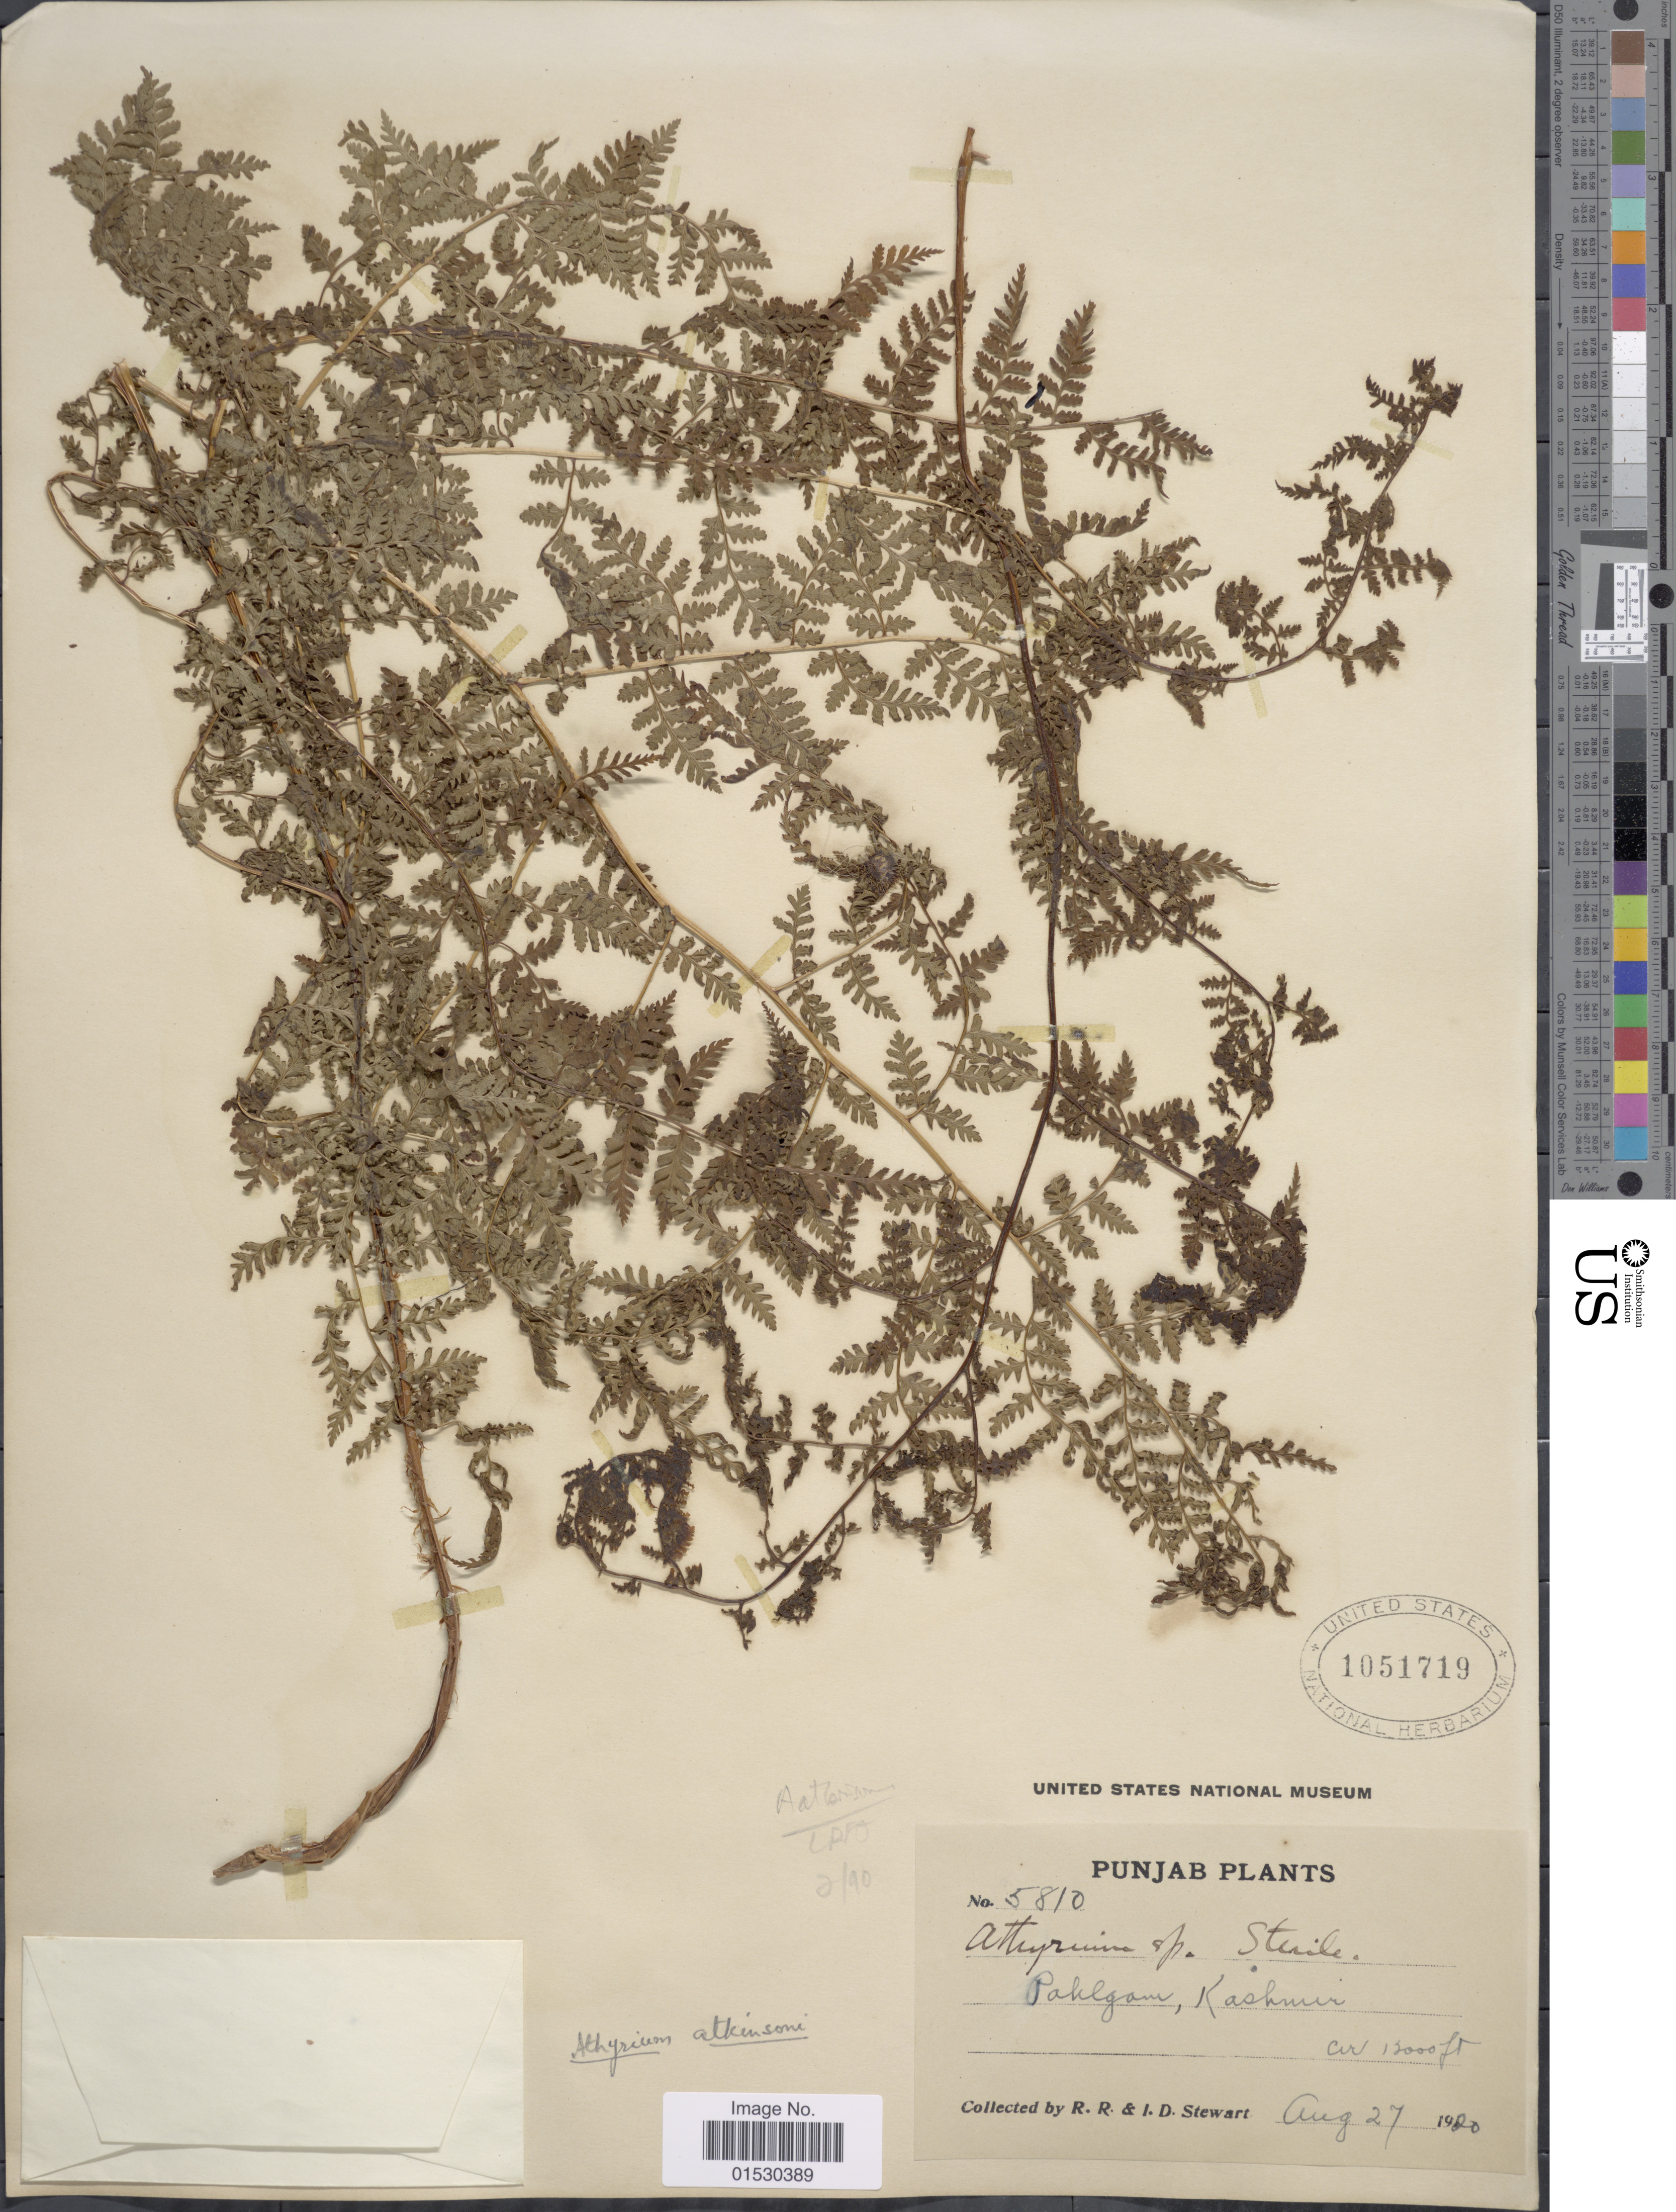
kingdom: Plantae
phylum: Tracheophyta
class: Polypodiopsida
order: Polypodiales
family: Athyriaceae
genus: Athyrium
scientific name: Athyrium atkinsonii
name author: Bedd.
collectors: R. R. Stewart & I. Stewart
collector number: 5810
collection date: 1980-08-27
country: India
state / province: Jammu and Kashmir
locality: Punjab plants. Pahlgam, Kashmir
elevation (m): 3658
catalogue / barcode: US 1051719